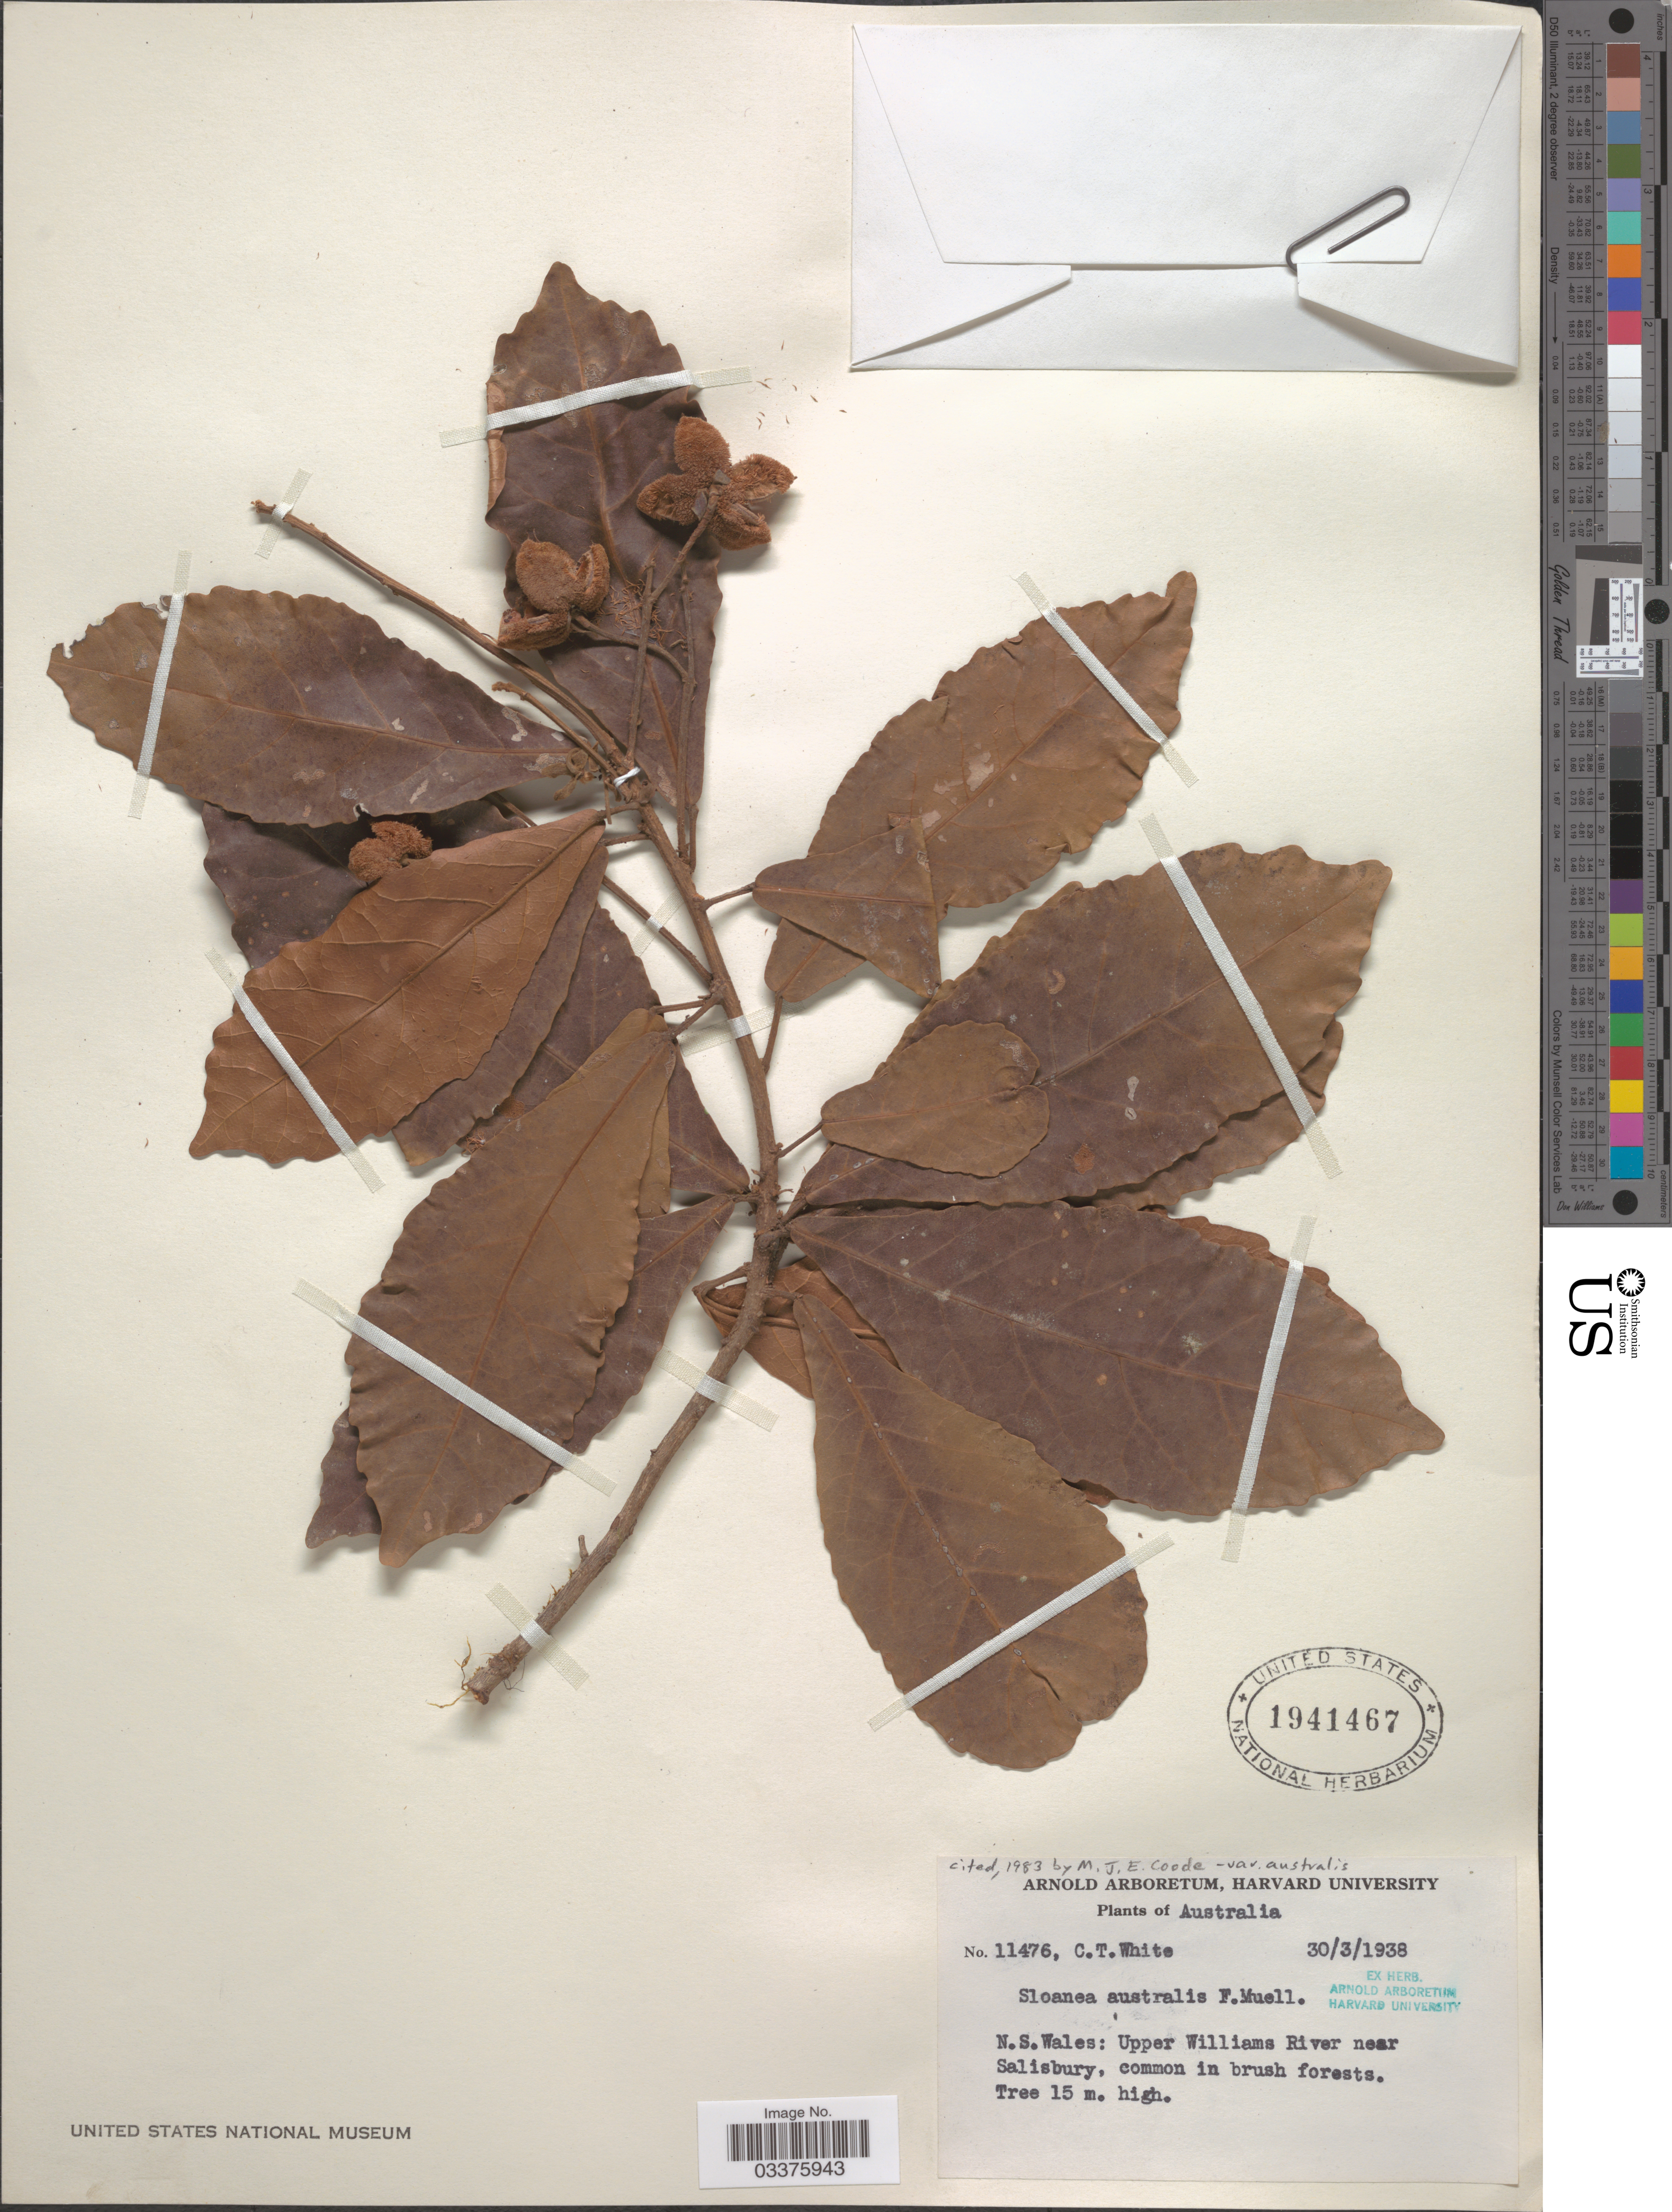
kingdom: Plantae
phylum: Tracheophyta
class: Magnoliopsida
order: Oxalidales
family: Elaeocarpaceae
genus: Sloanea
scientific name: Sloanea australis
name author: (Benth.) F. Muell.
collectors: C. T. White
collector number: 11476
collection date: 1938-03-30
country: Australia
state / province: New South Wales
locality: Upper Williams River near Salisbury.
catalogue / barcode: US 1941467